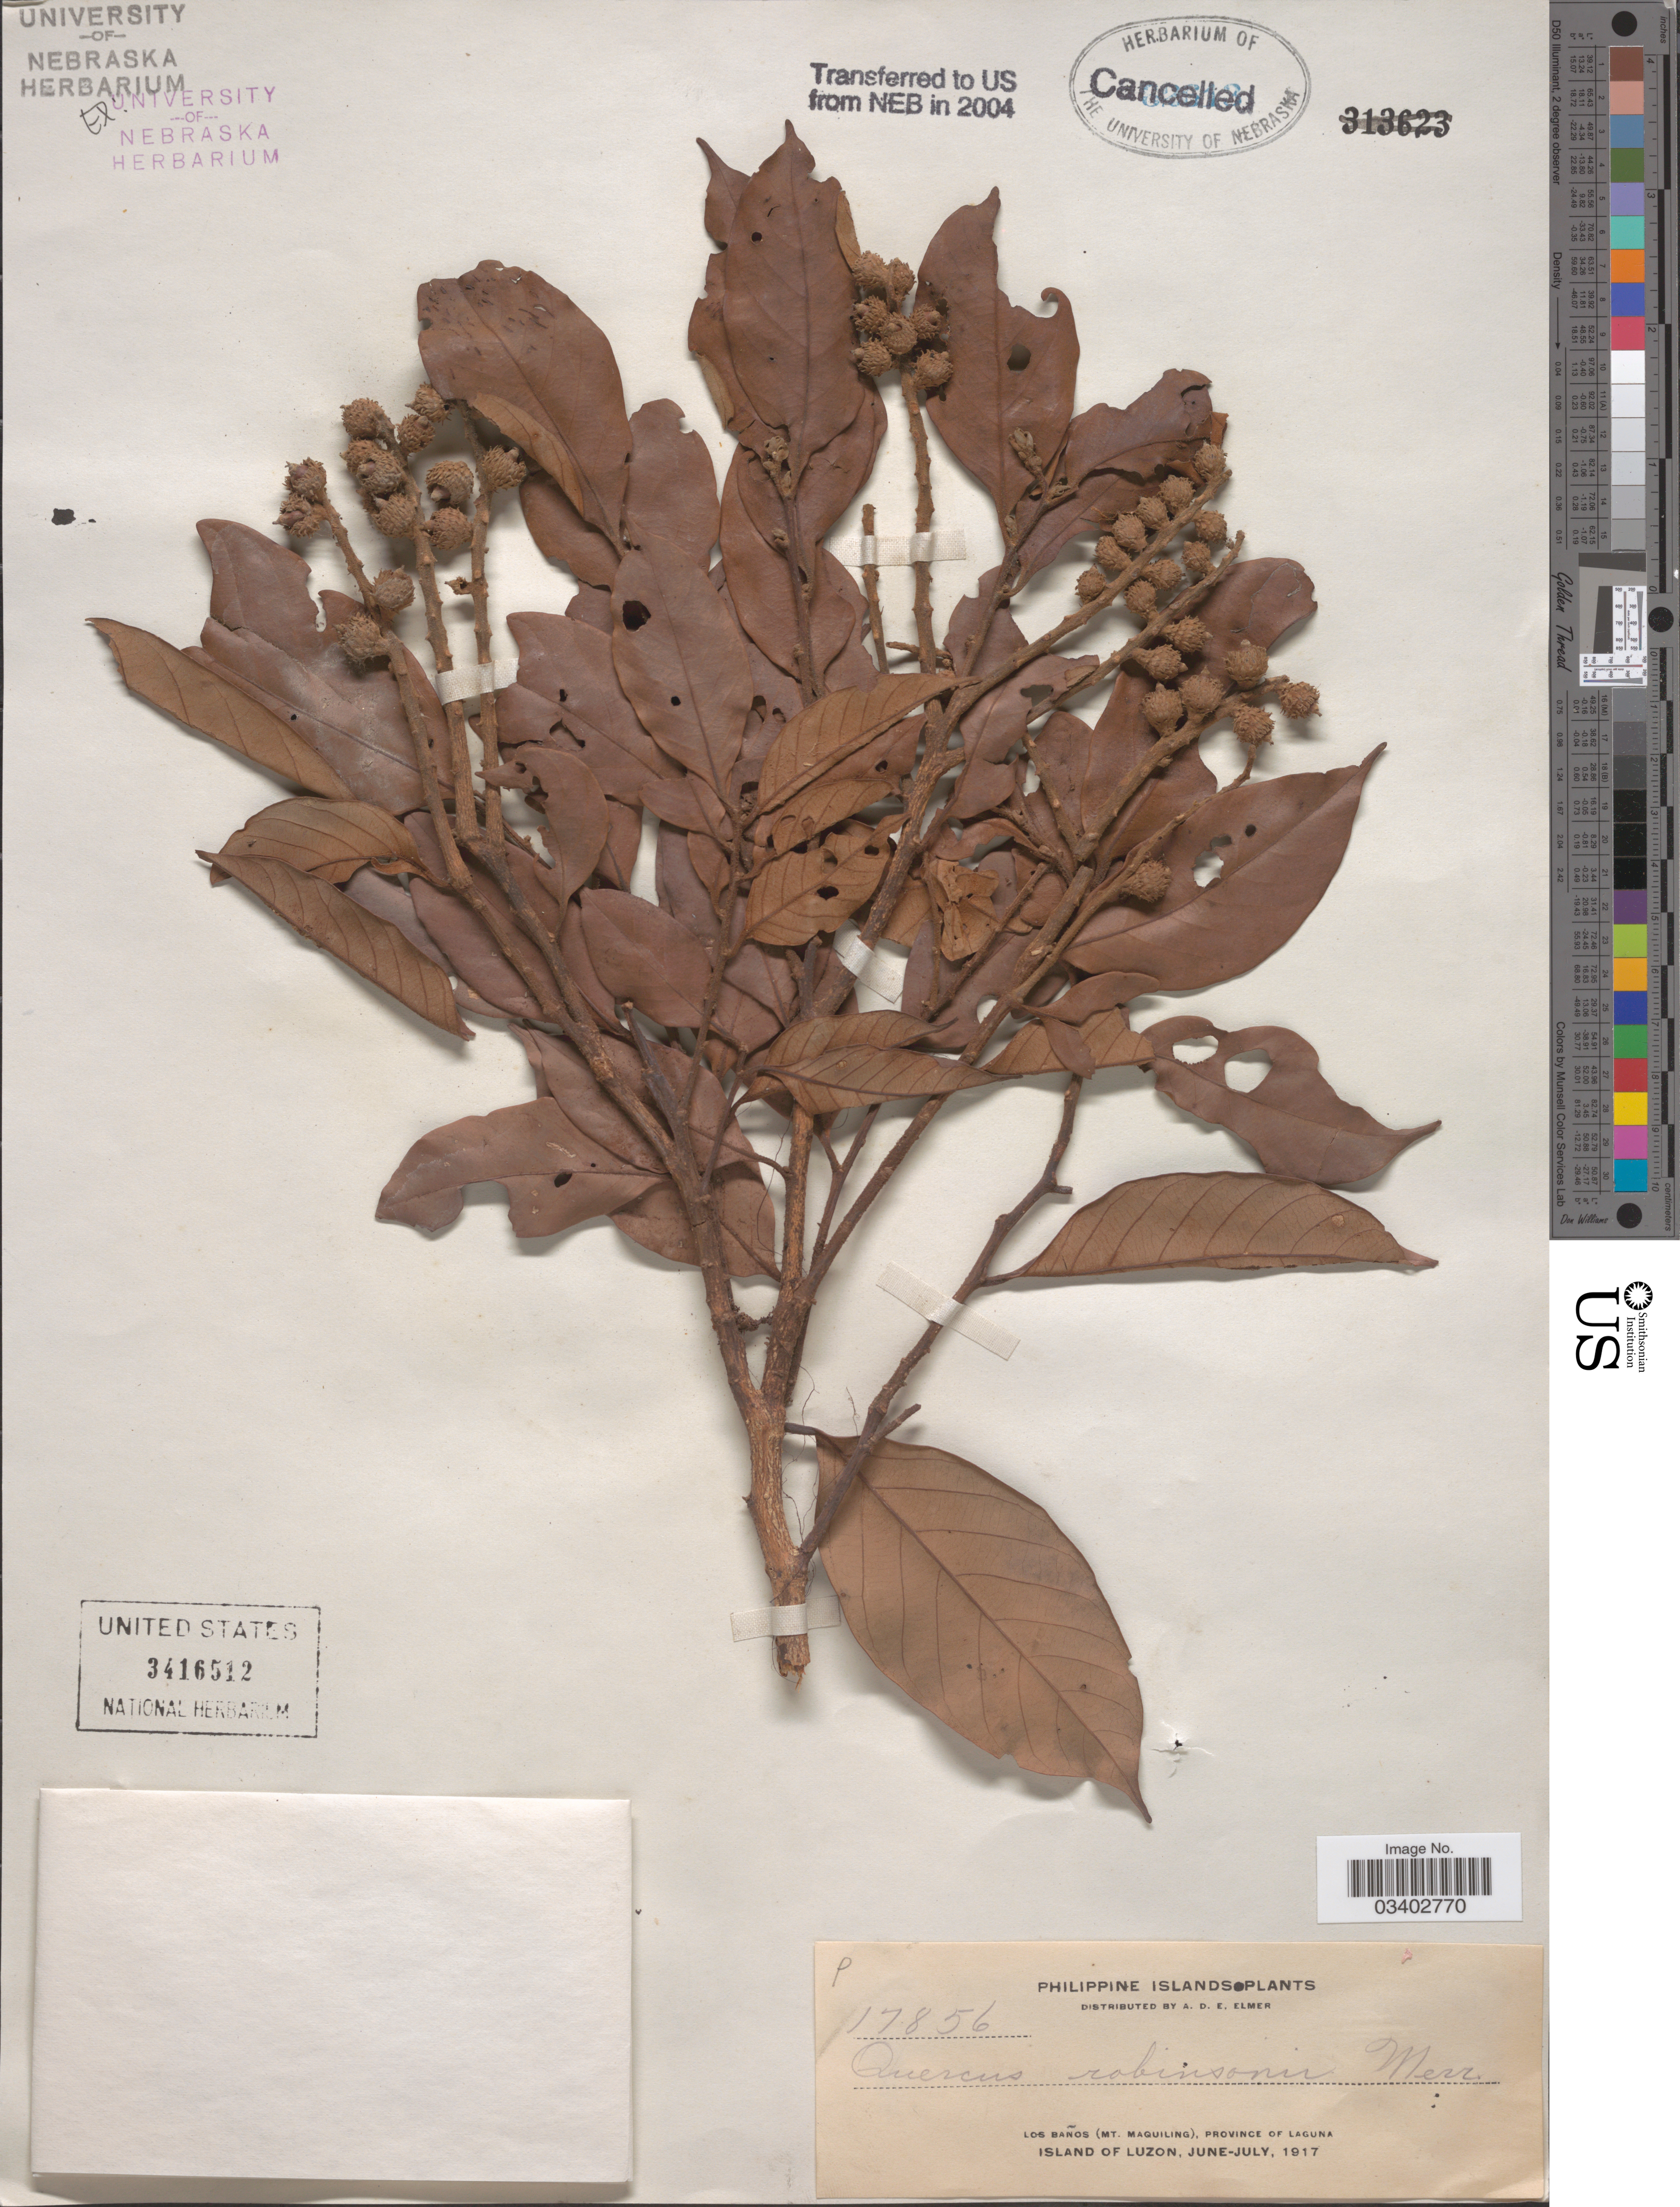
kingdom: Plantae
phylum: Tracheophyta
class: Magnoliopsida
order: Fagales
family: Fagaceae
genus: Lithocarpus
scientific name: Lithocarpus robinsonii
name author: (Koidz.) Rehder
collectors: A. D. E. Elmer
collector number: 17856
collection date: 1917-06/1917-07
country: Philippines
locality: Los Baños (Mt. Maquiling), Province of Laguna. Island of Luzon.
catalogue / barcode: US 3416512